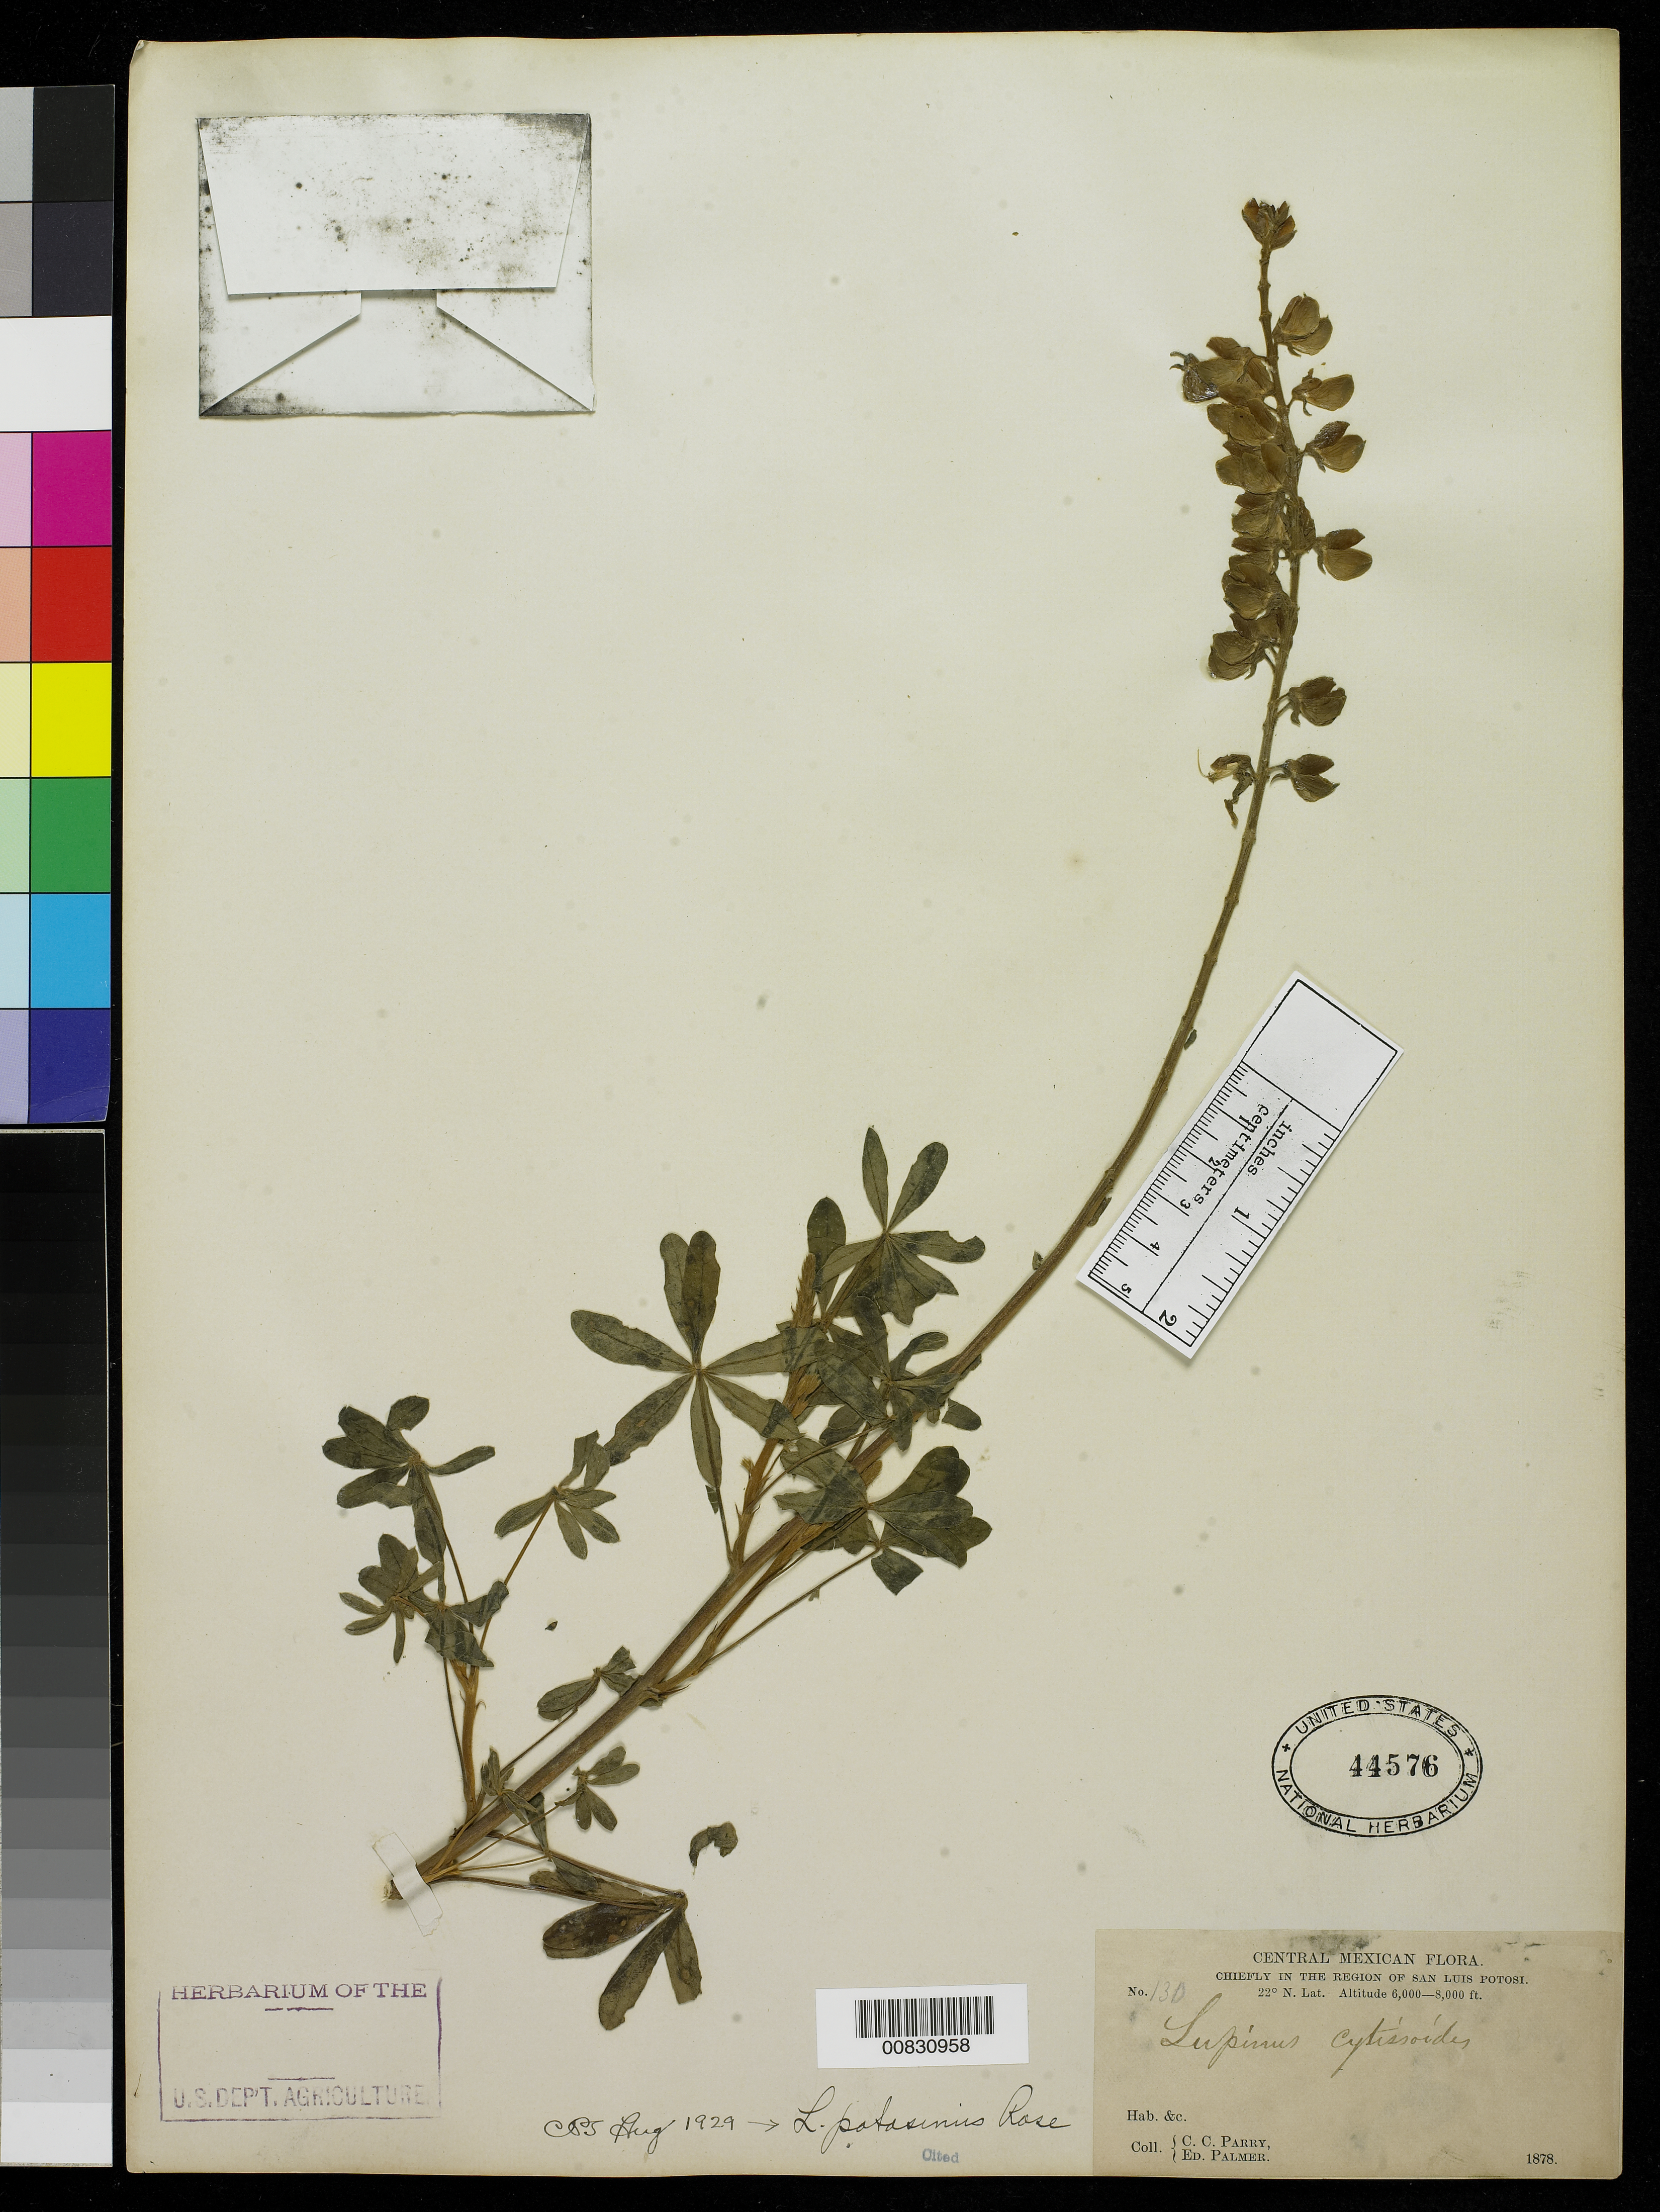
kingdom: Plantae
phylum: Tracheophyta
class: Magnoliopsida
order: Fabales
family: Fabaceae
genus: Lupinus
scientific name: Lupinus potosinus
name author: Rose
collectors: C. C. Parry & E. Palmer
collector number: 130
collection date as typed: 1878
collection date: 1878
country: Mexico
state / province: San Luis Potosí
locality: Chiefly in the region of San Luis Potosí.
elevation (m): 1829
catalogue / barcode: US 44576